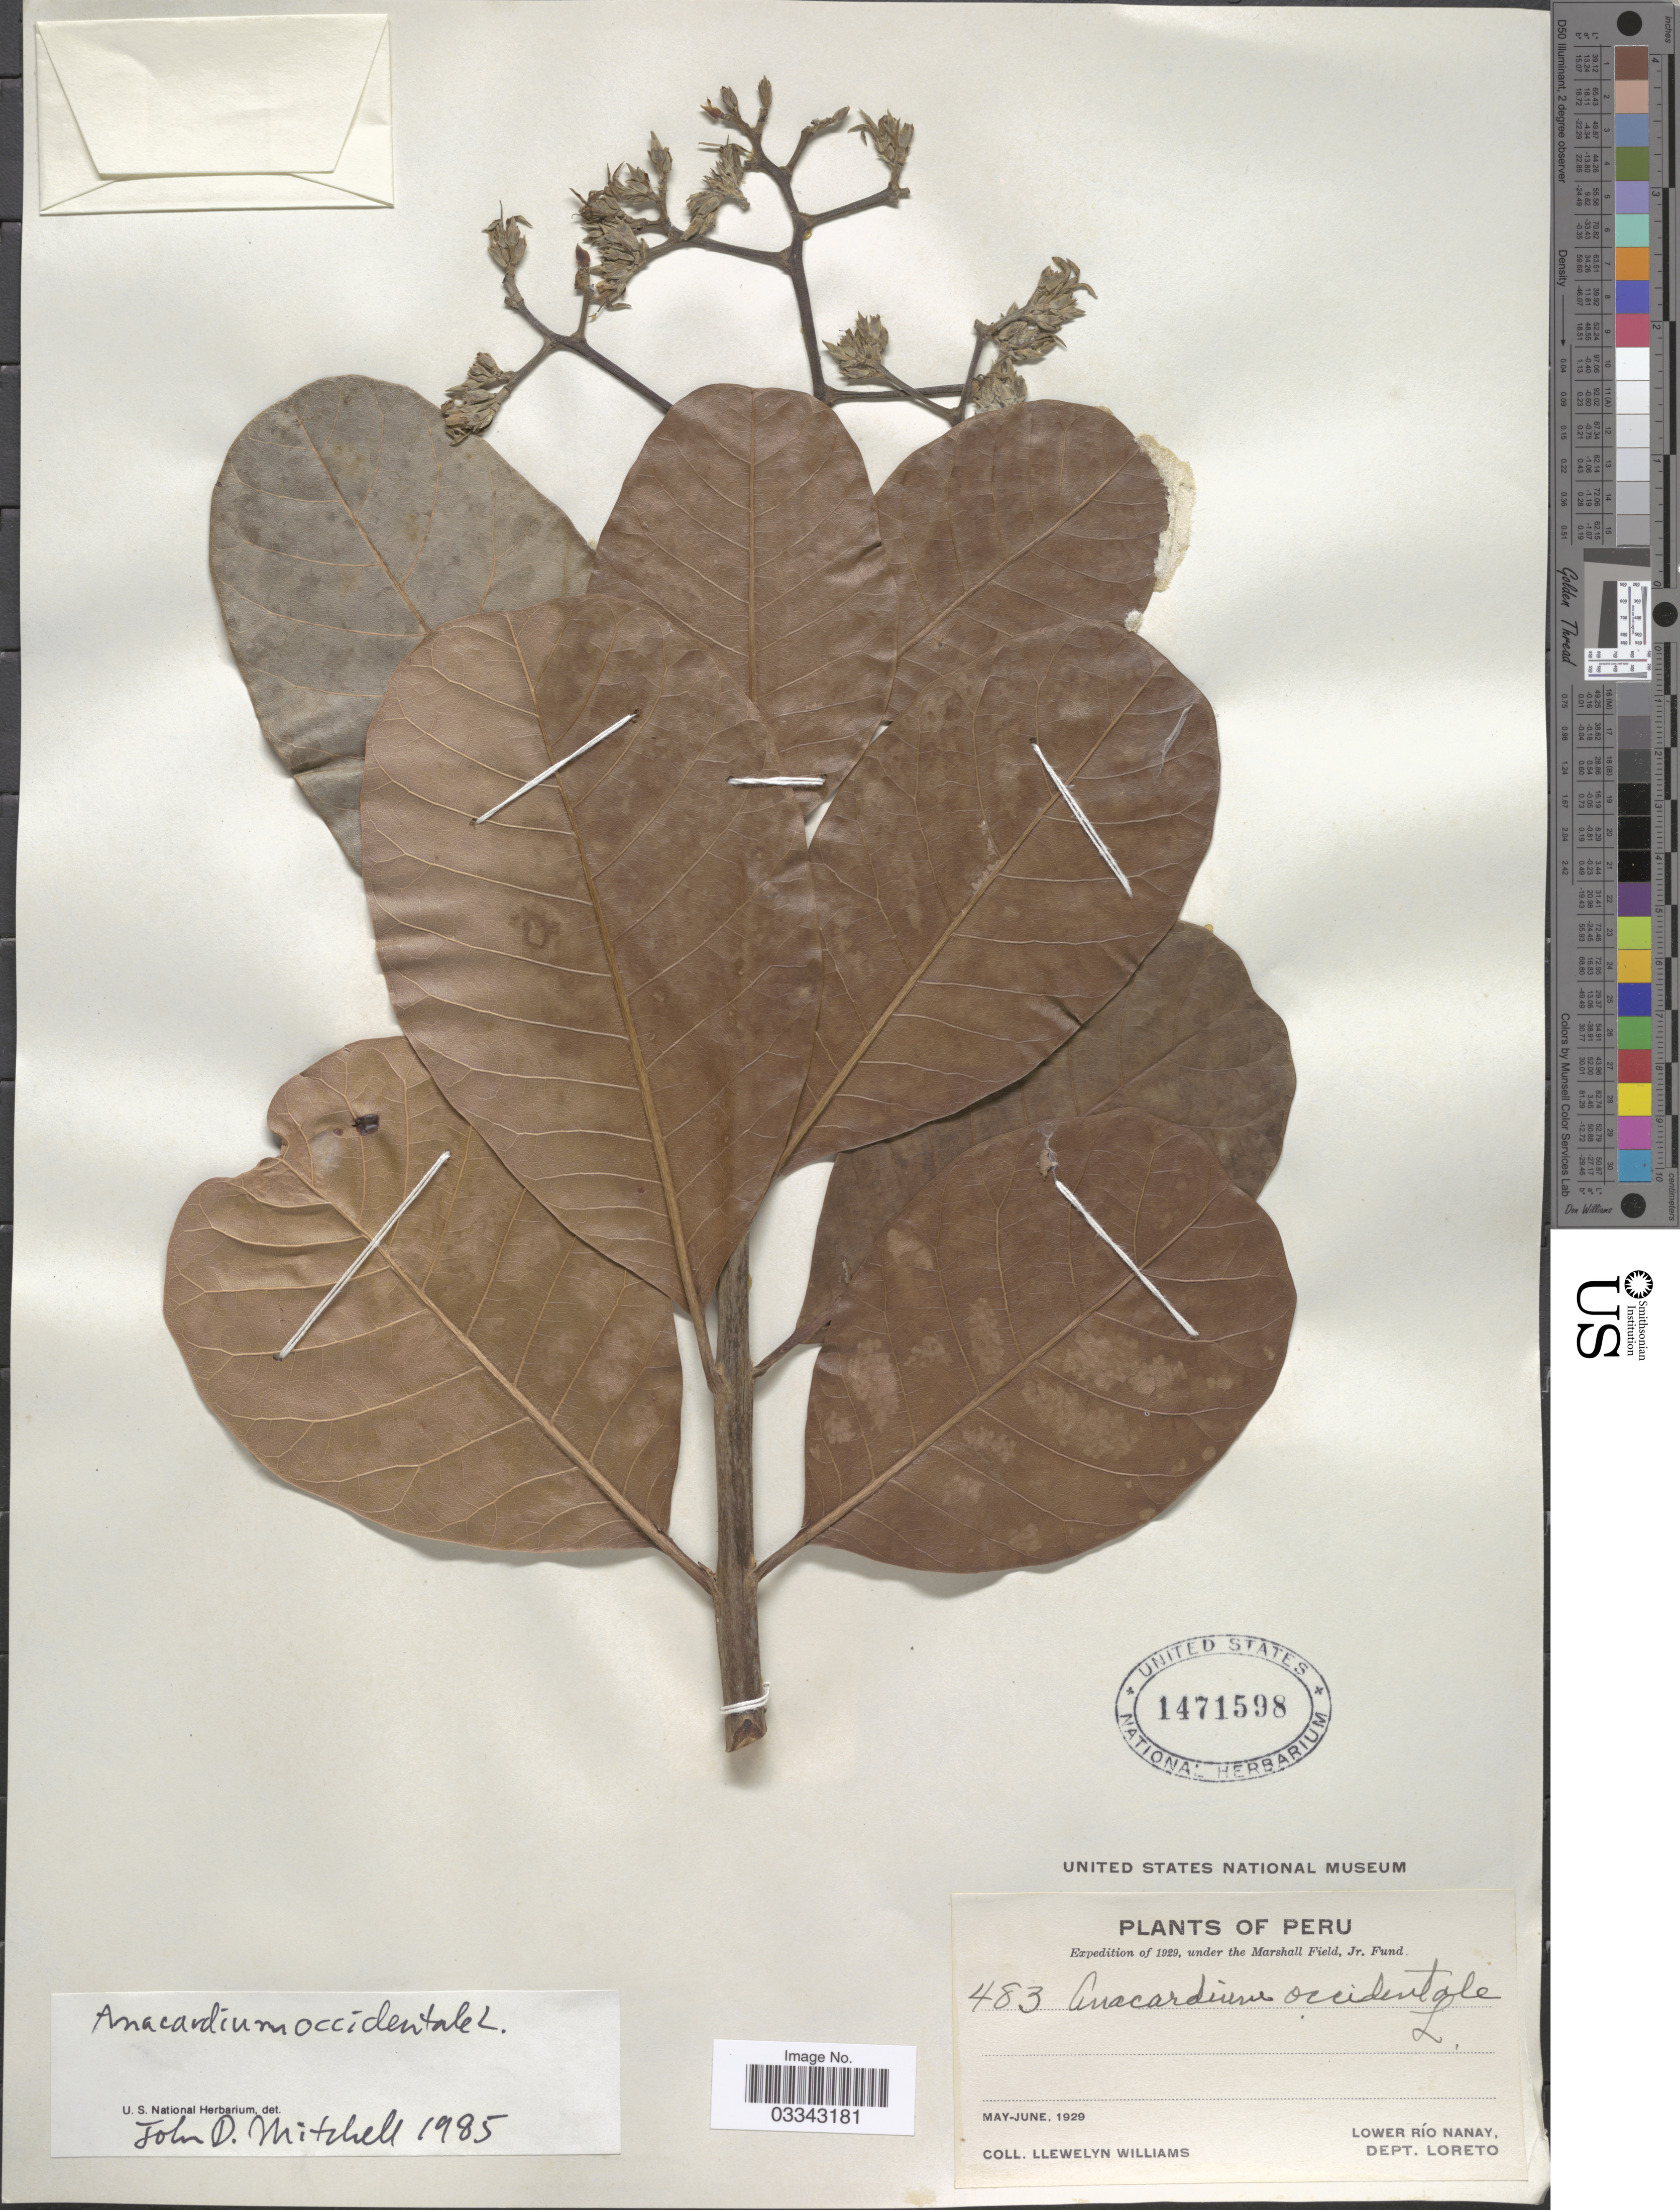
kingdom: Plantae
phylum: Tracheophyta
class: Magnoliopsida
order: Sapindales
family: Anacardiaceae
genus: Anacardium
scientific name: Anacardium occidentale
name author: L.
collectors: Ll. Williams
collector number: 483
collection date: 1929-05/1929-06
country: Peru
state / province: Loreto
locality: Lower Río Nanay, Dept. Loreto.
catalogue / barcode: US 1471598